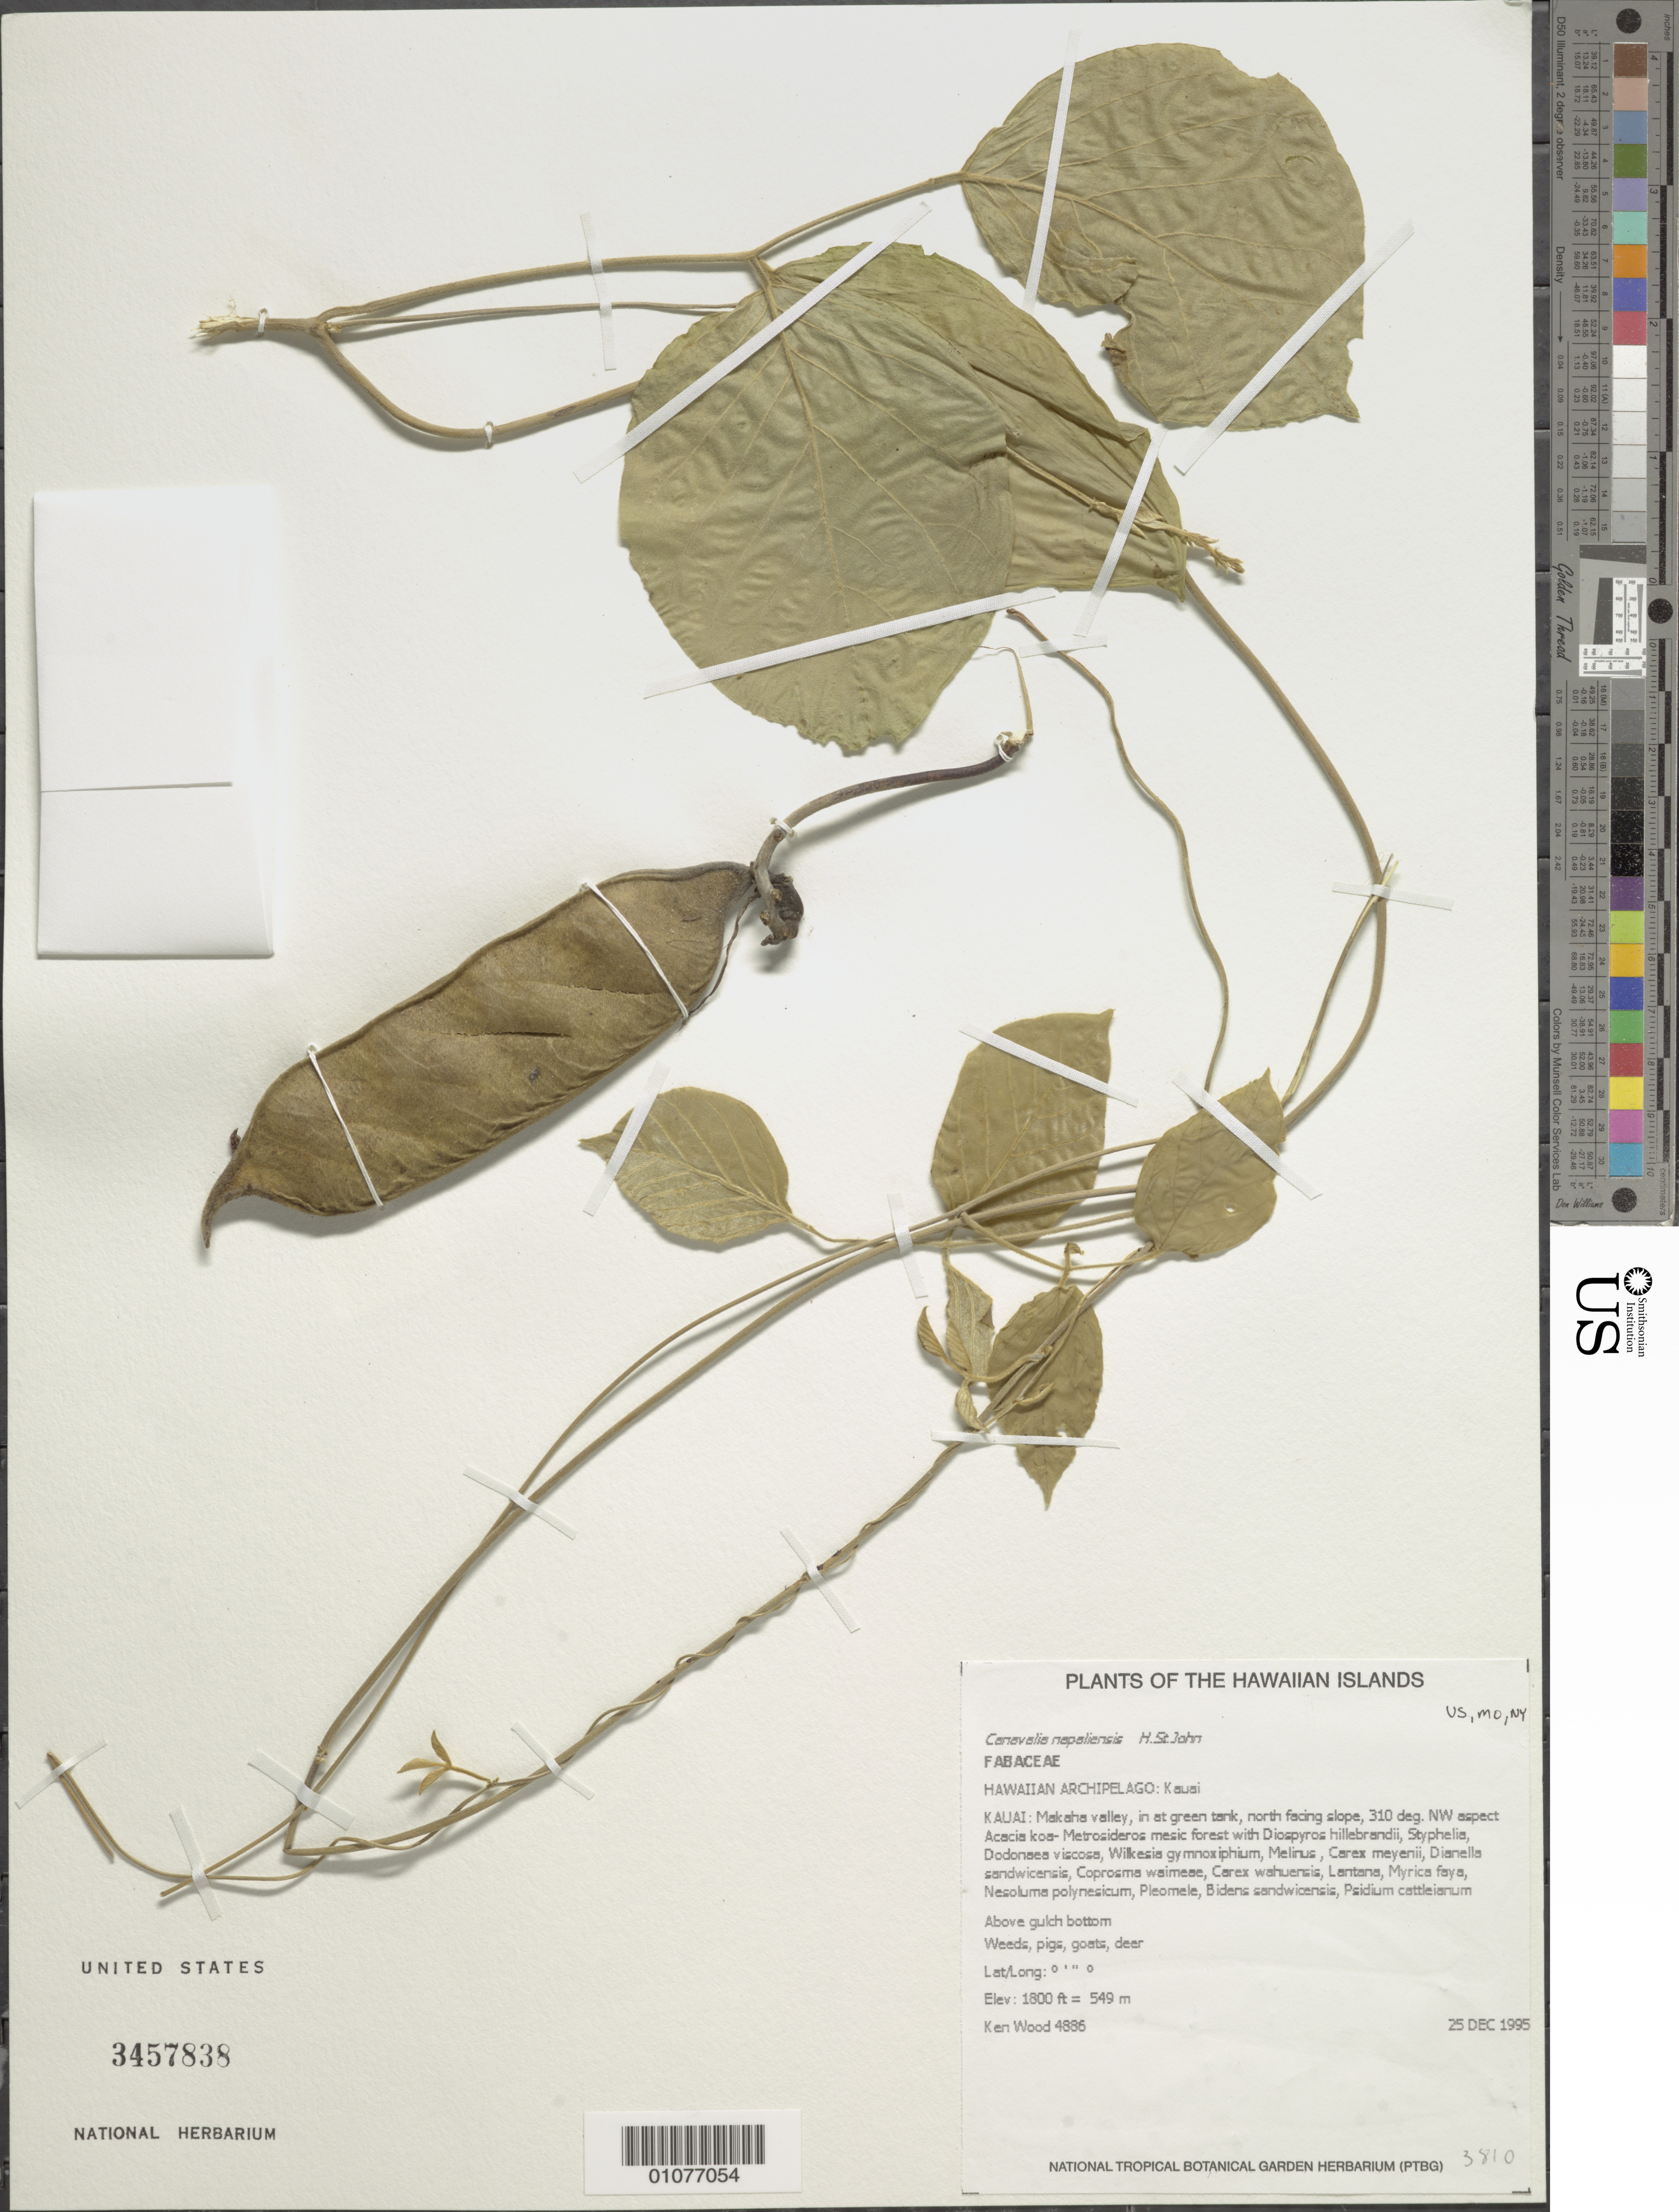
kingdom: Plantae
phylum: Tracheophyta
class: Magnoliopsida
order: Fabales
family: Fabaceae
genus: Alysicarpus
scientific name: Alysicarpus sp.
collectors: K. R. Wood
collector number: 4886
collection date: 1995-12-25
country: United States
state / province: Hawaii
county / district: Kauai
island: Kaua'i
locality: Makaha valley, in at green tank, N facing slope 310 deg. NW aspect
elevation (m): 549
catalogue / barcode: US 3457838